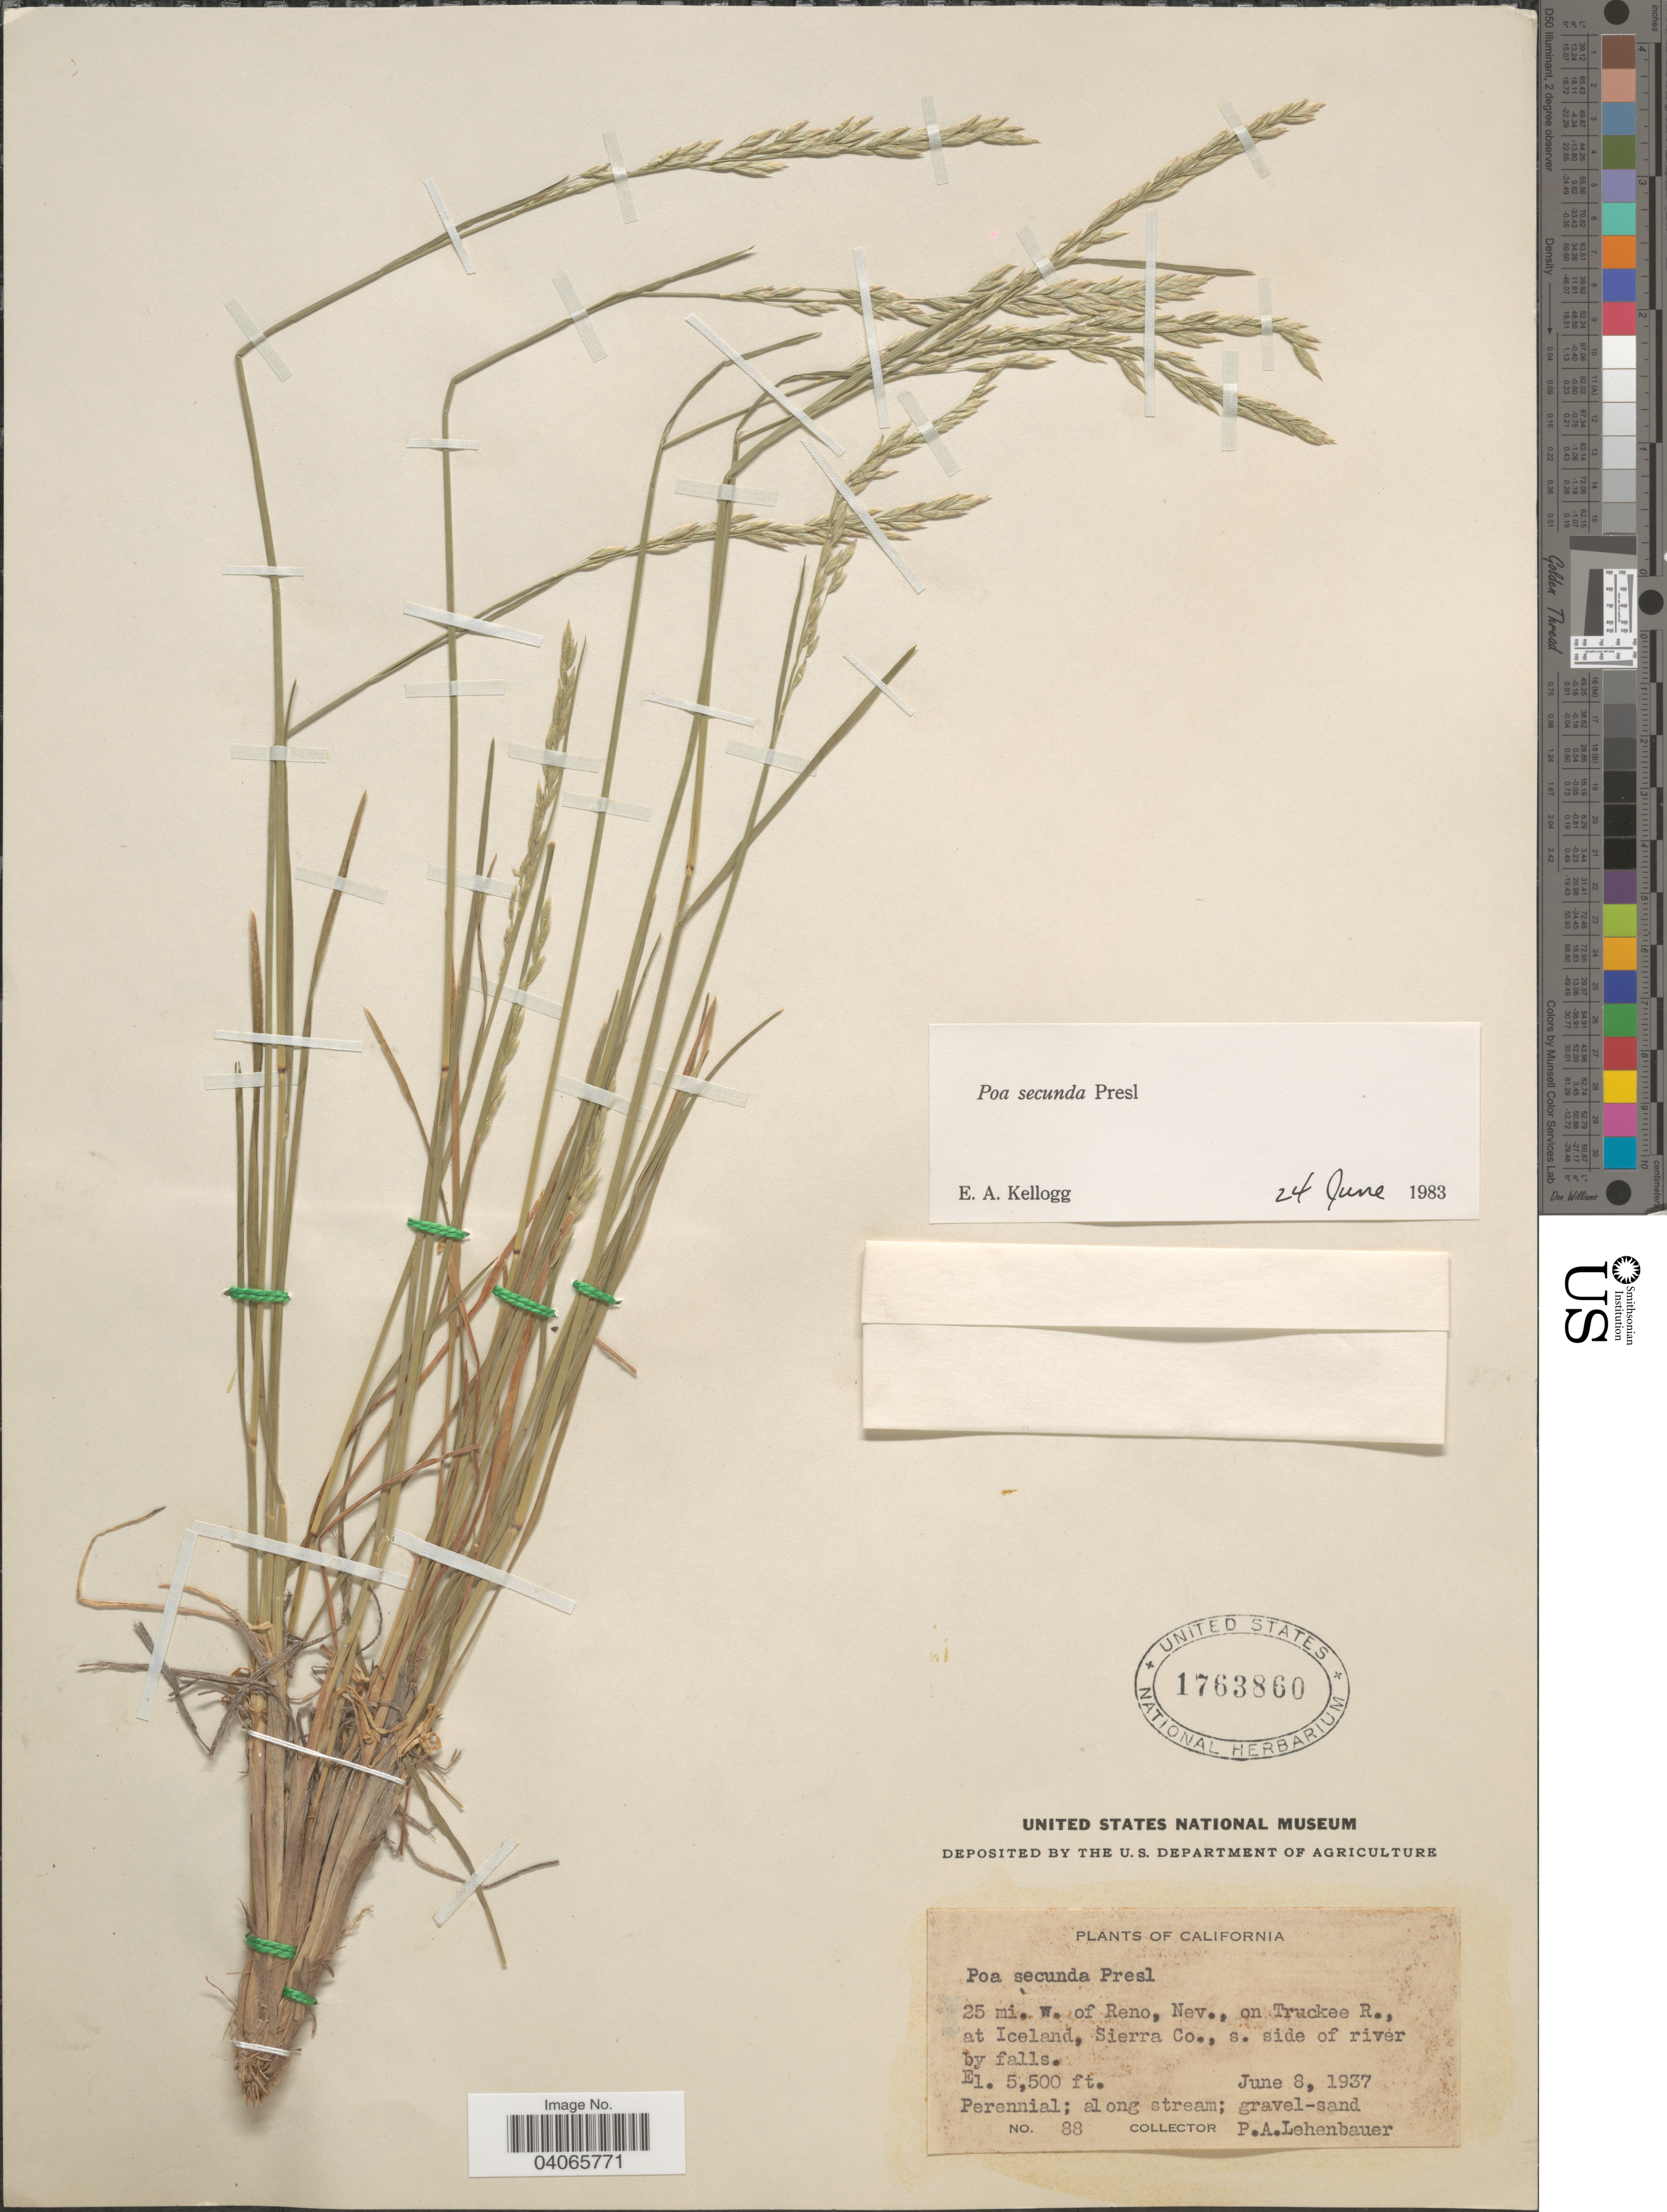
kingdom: Plantae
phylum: Tracheophyta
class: Liliopsida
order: Poales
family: Poaceae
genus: Poa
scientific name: Poa secunda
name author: J. Presl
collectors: P. Lehenbauer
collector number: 88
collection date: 1937-06-08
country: United States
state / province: California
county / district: Sierra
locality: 25 mi. w. of Reno, Nev., on Truckee R., at Iceland, Sierra Co., s. side of river by falls.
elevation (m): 1676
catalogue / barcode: US 1763860